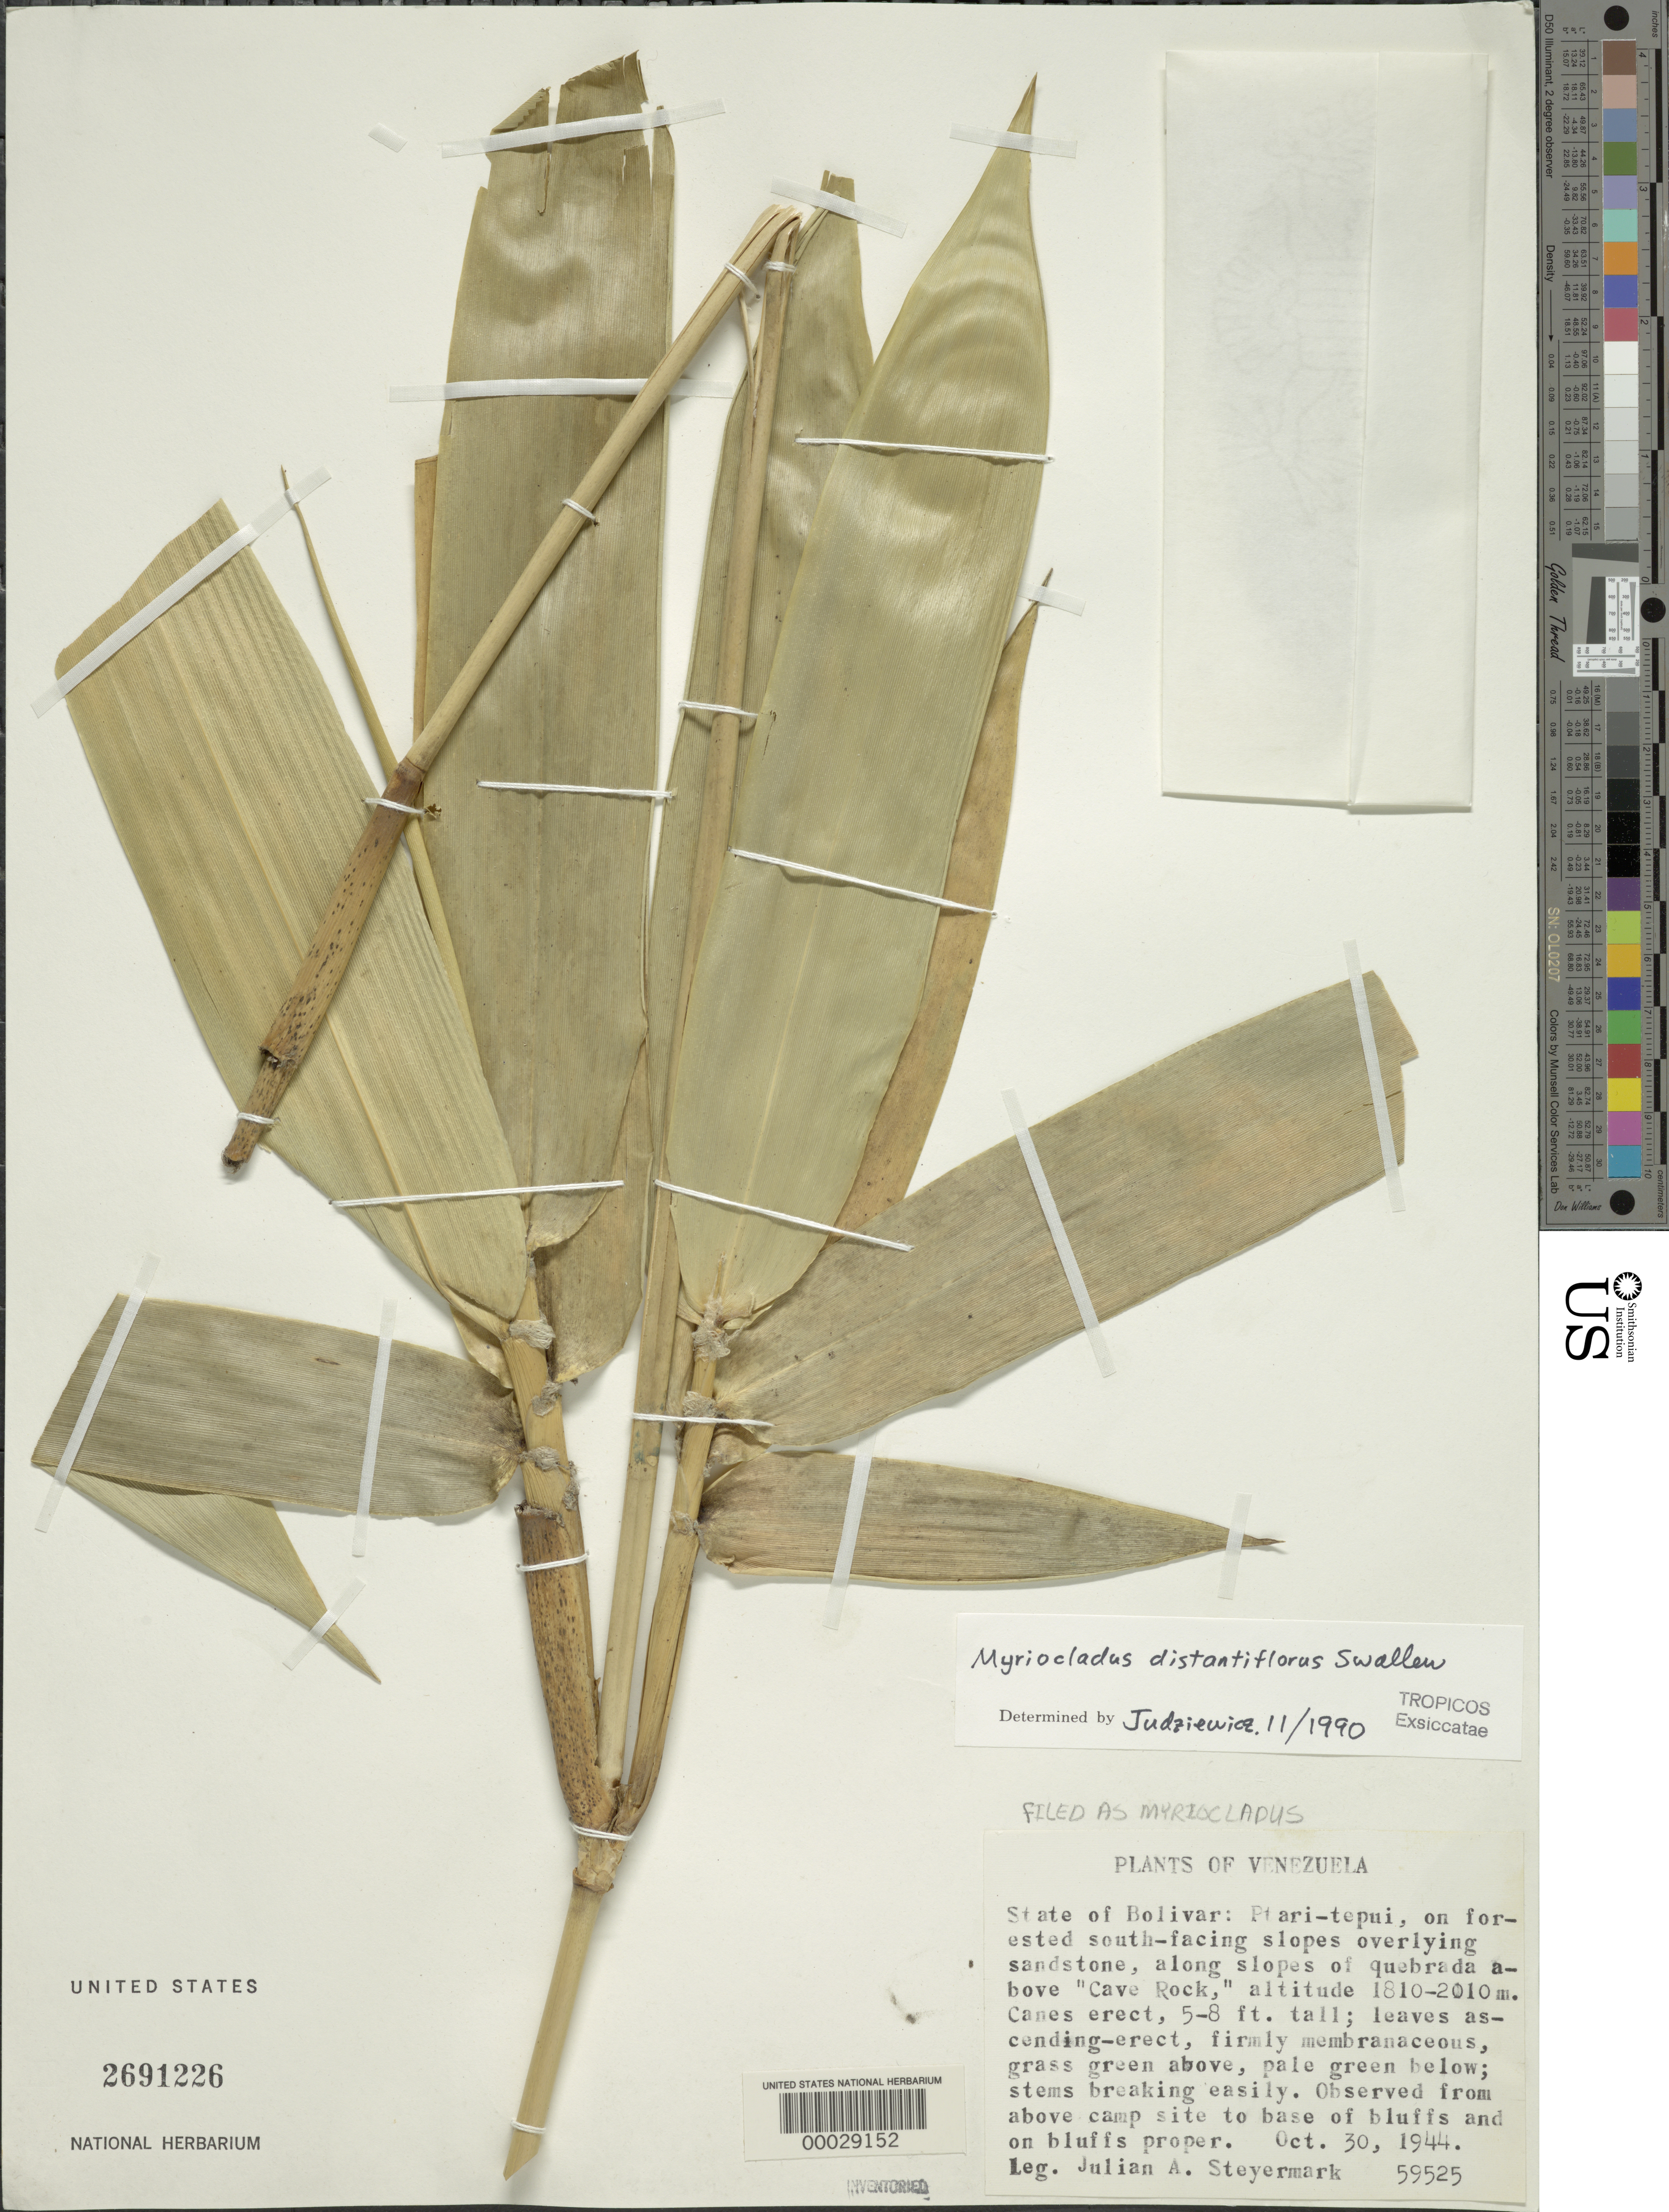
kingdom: Plantae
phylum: Tracheophyta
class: Liliopsida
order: Poales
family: Poaceae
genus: Myriocladus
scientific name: Myriocladus distantiflorus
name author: Swallen in Maguire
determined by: Judziewicz, E. J.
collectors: J. Steyermark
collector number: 59525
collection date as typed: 30 Oct 1944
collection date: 1944-10-30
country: Venezuela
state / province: Bolivar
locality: Ptari-tepui; quebrada above "cave rock"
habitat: Forested s facing slopes overlying sandstone, along slopes of quebrada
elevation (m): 1810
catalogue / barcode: US 2691226